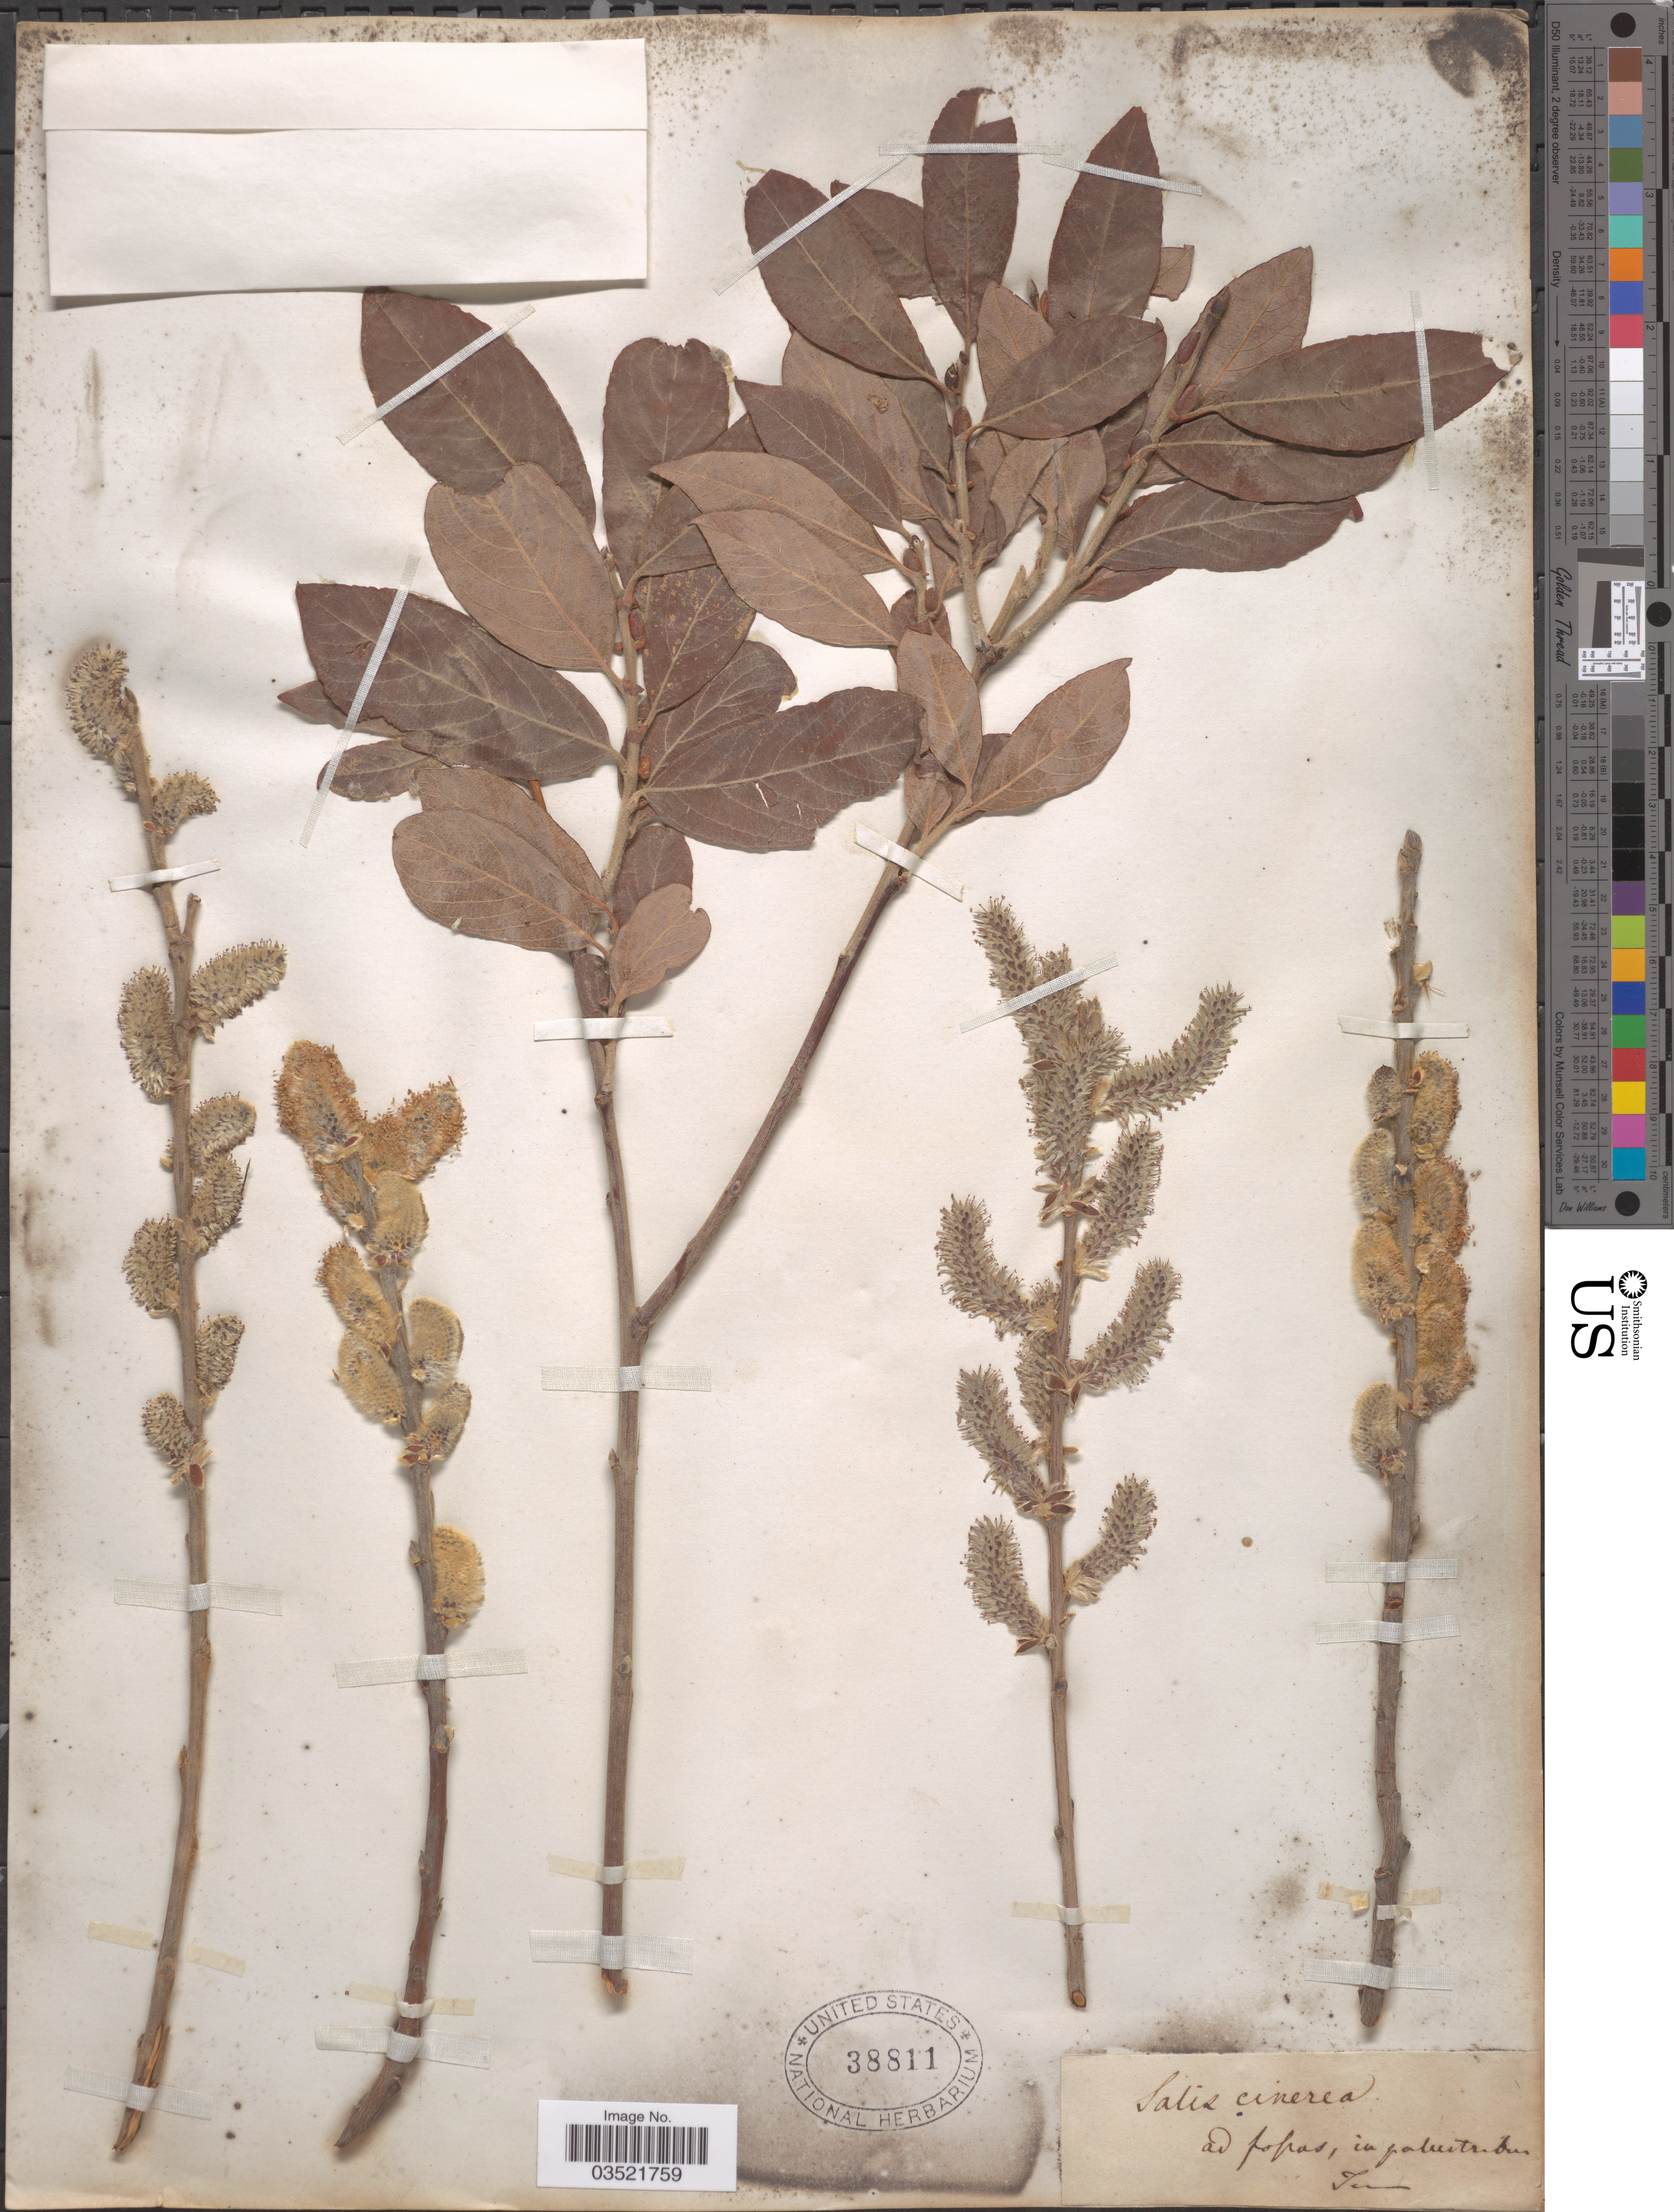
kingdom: Plantae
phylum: Tracheophyta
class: Magnoliopsida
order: Malpighiales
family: Salicaceae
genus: Salix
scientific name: Salix cinerea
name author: L.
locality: Ad popas [interpreted], in patuitrbu [interpreted].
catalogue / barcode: US 38811